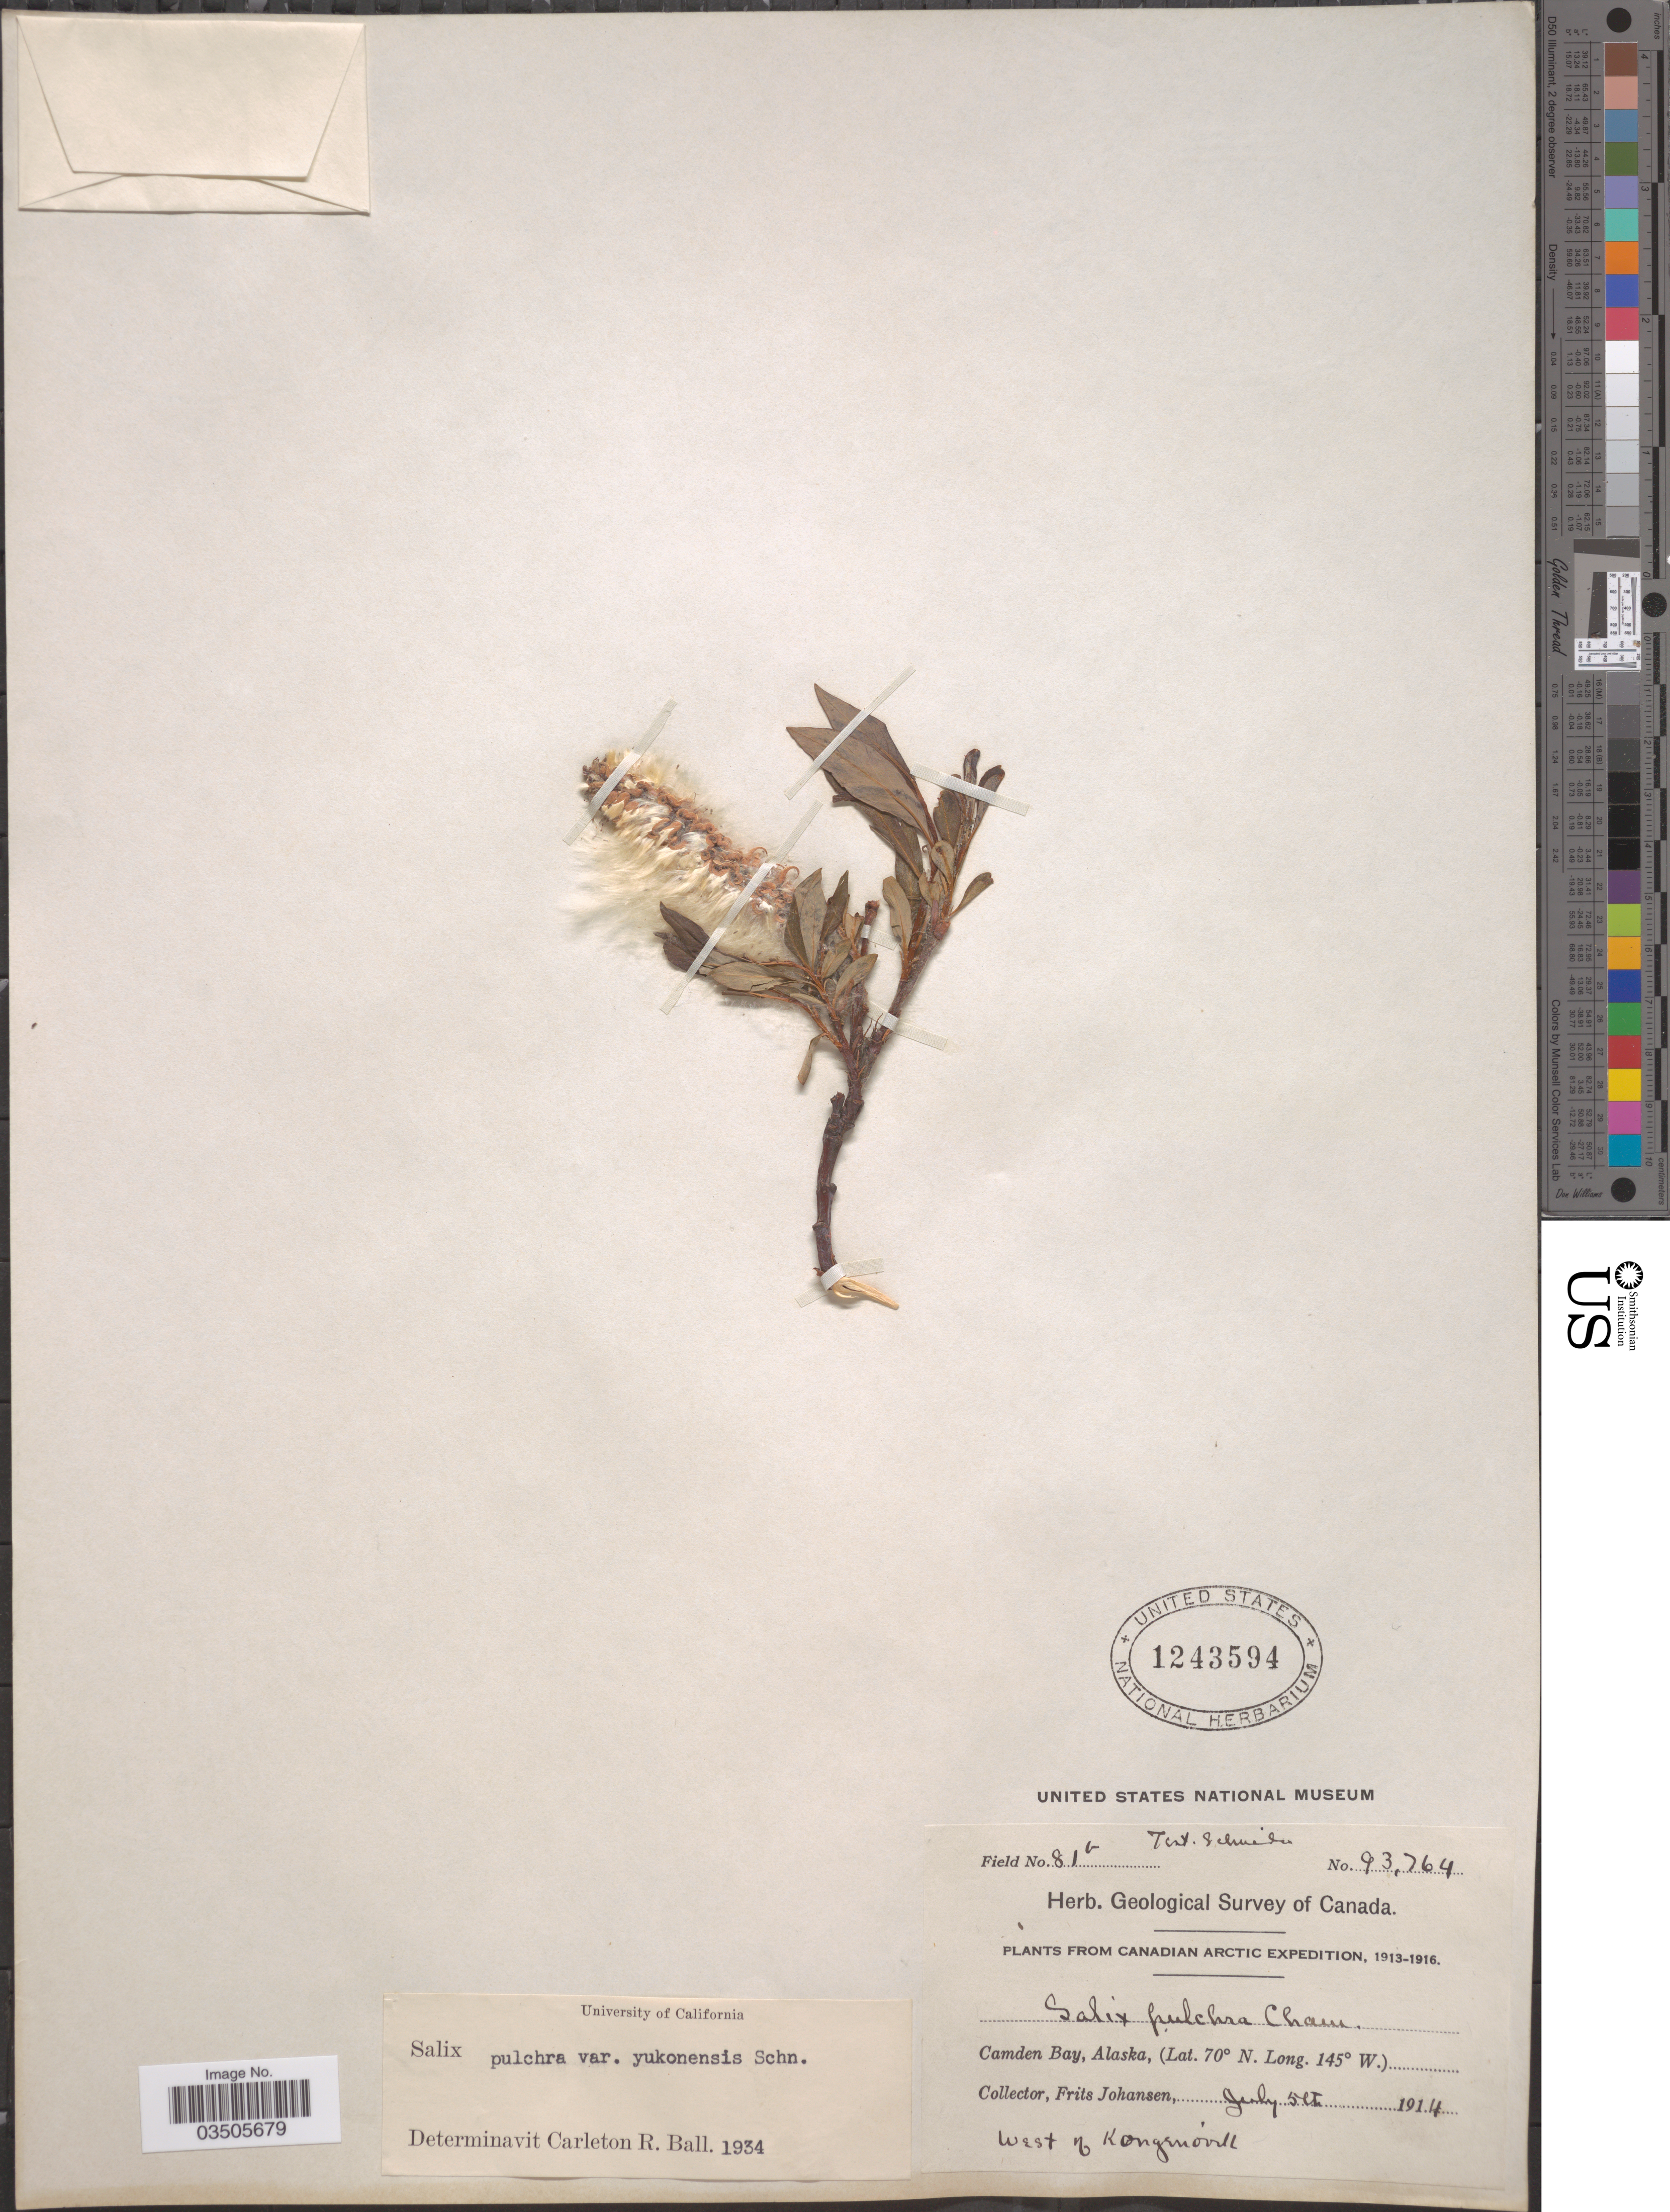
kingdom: Plantae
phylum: Tracheophyta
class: Magnoliopsida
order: Malpighiales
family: Salicaceae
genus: Salix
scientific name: Salix pulchra var. yukonensis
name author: C.K. Schneid.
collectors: F. Johansen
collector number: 93764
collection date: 1914-07-05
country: United States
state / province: Alaska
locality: Canadian Arctic. Camden Bay. West of Kongenevik.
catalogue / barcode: US 1243594